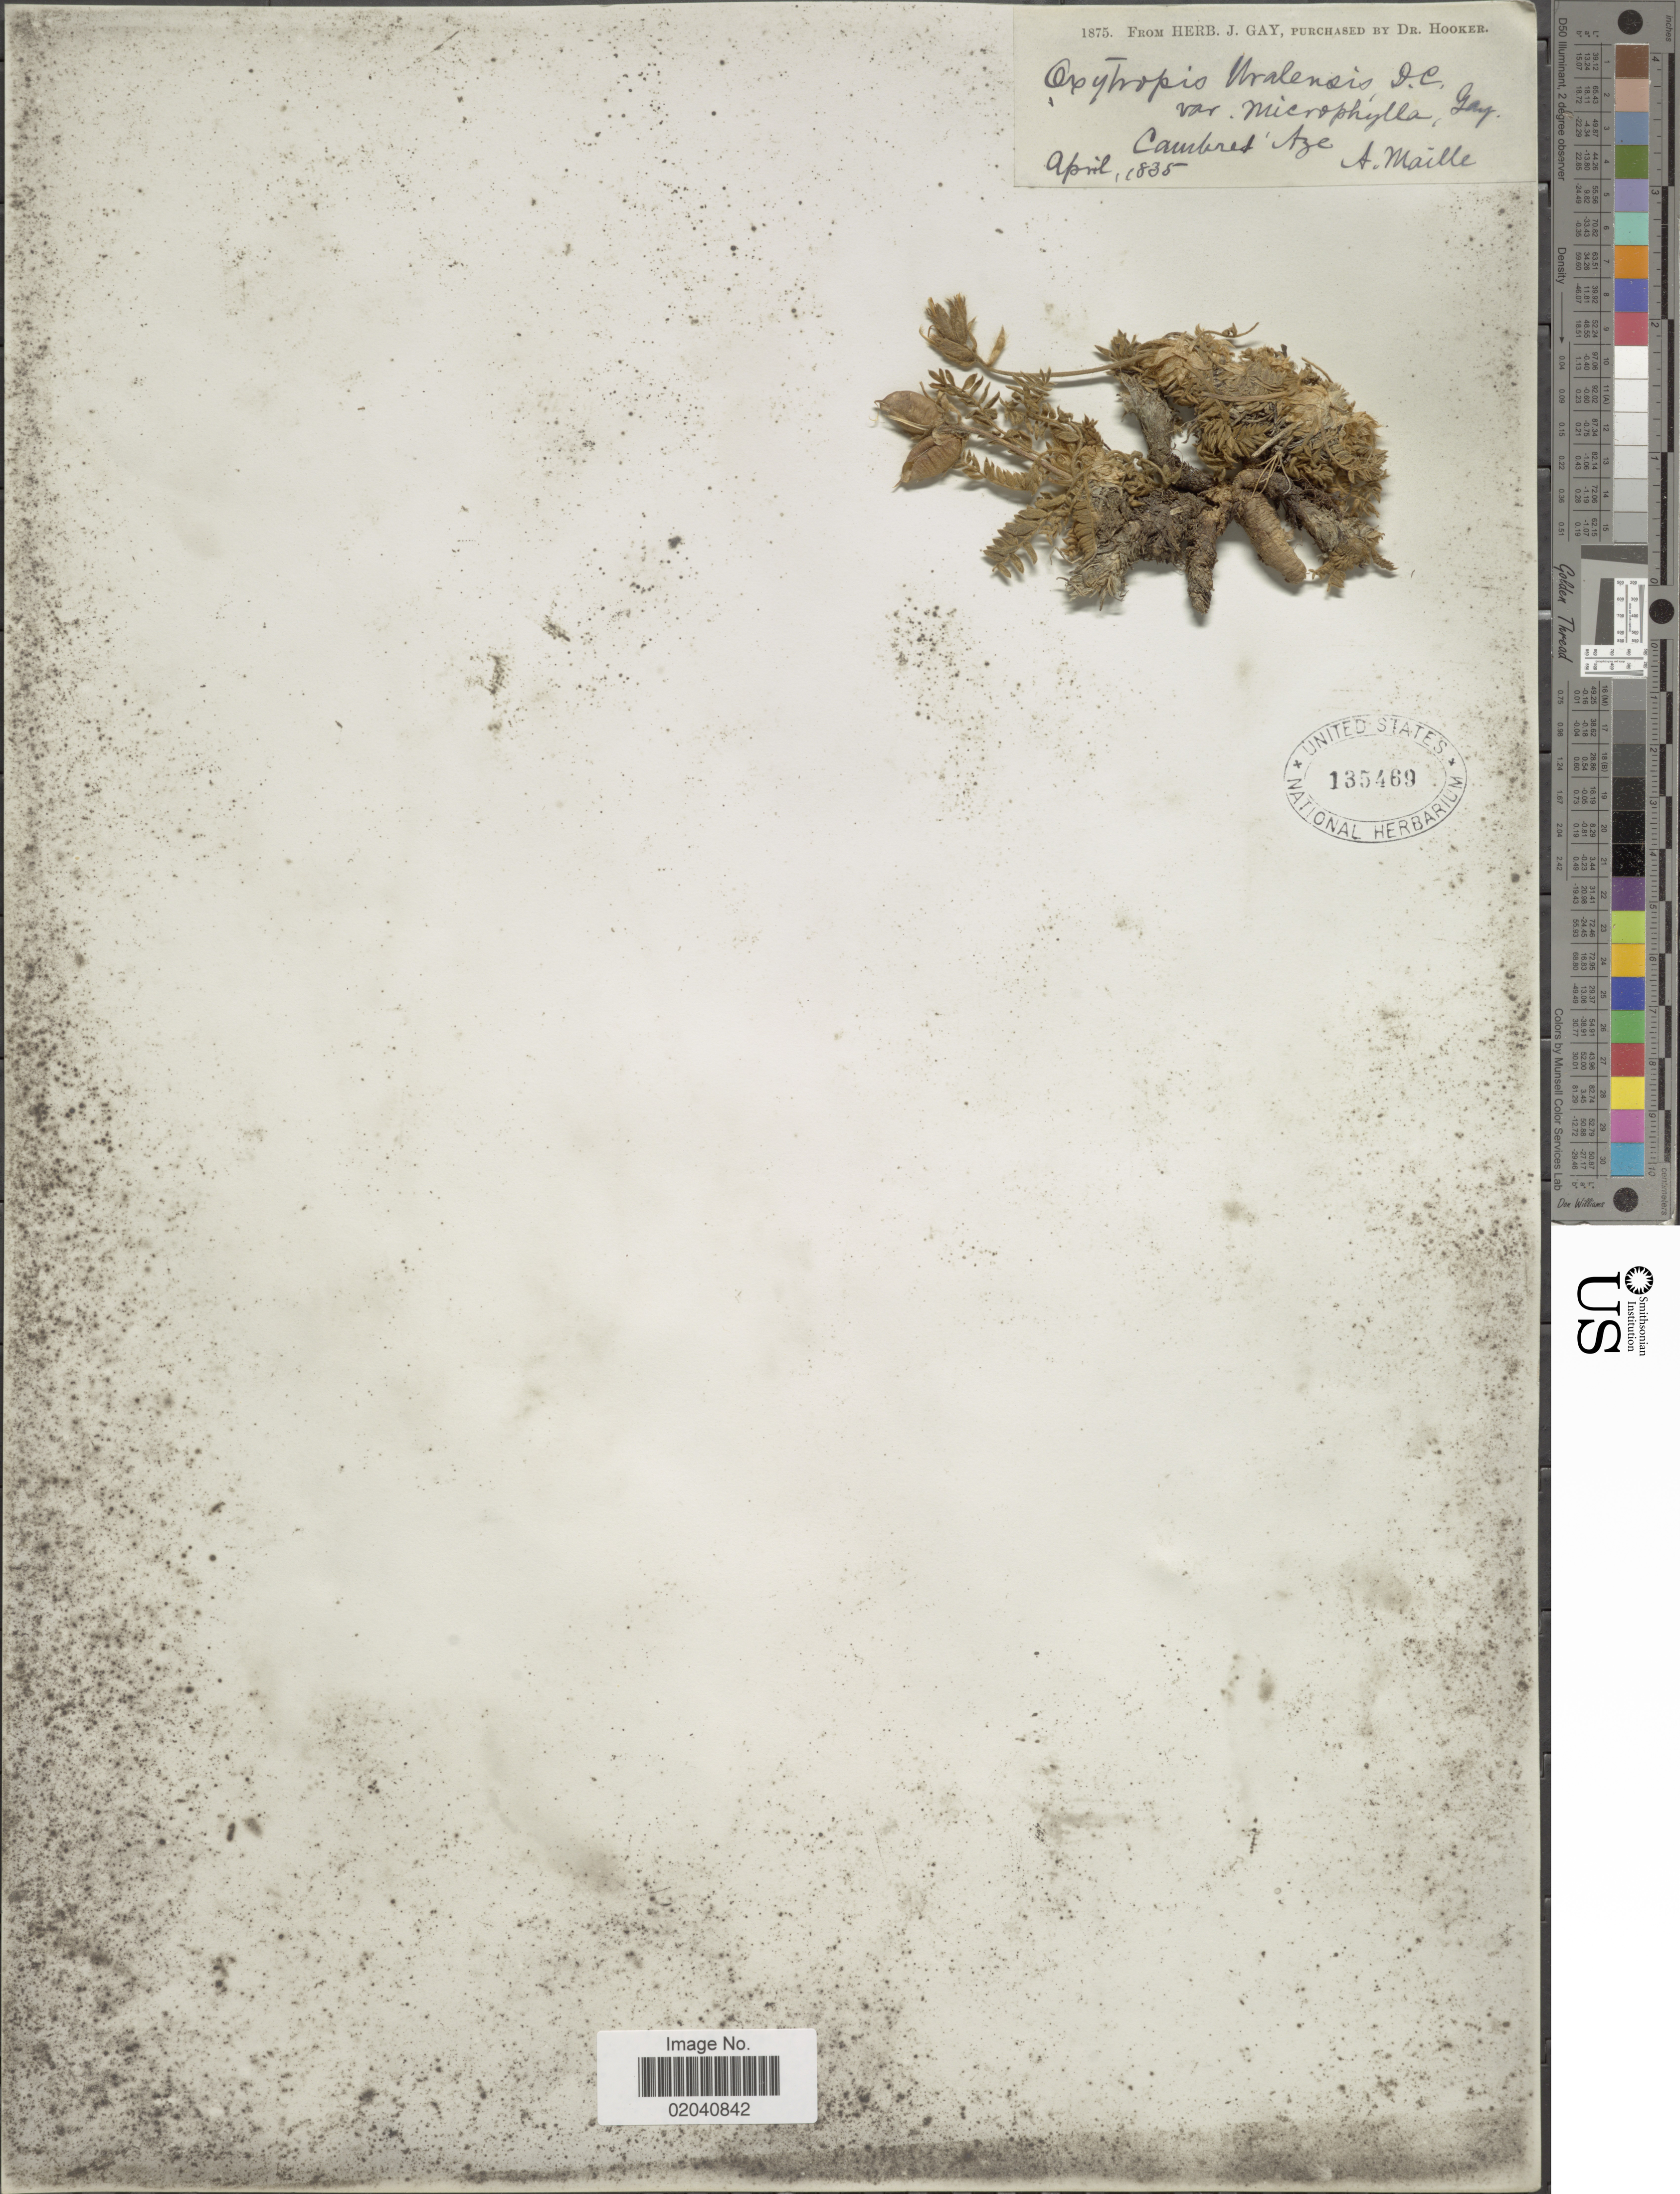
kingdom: Plantae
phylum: Tracheophyta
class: Magnoliopsida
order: Fabales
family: Fabaceae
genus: Oxytropis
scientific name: Oxytropis uralensis var. pumila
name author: Ledeb.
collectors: A. Maille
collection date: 1835-04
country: France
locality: Chambord, Azé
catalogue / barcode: US 135469